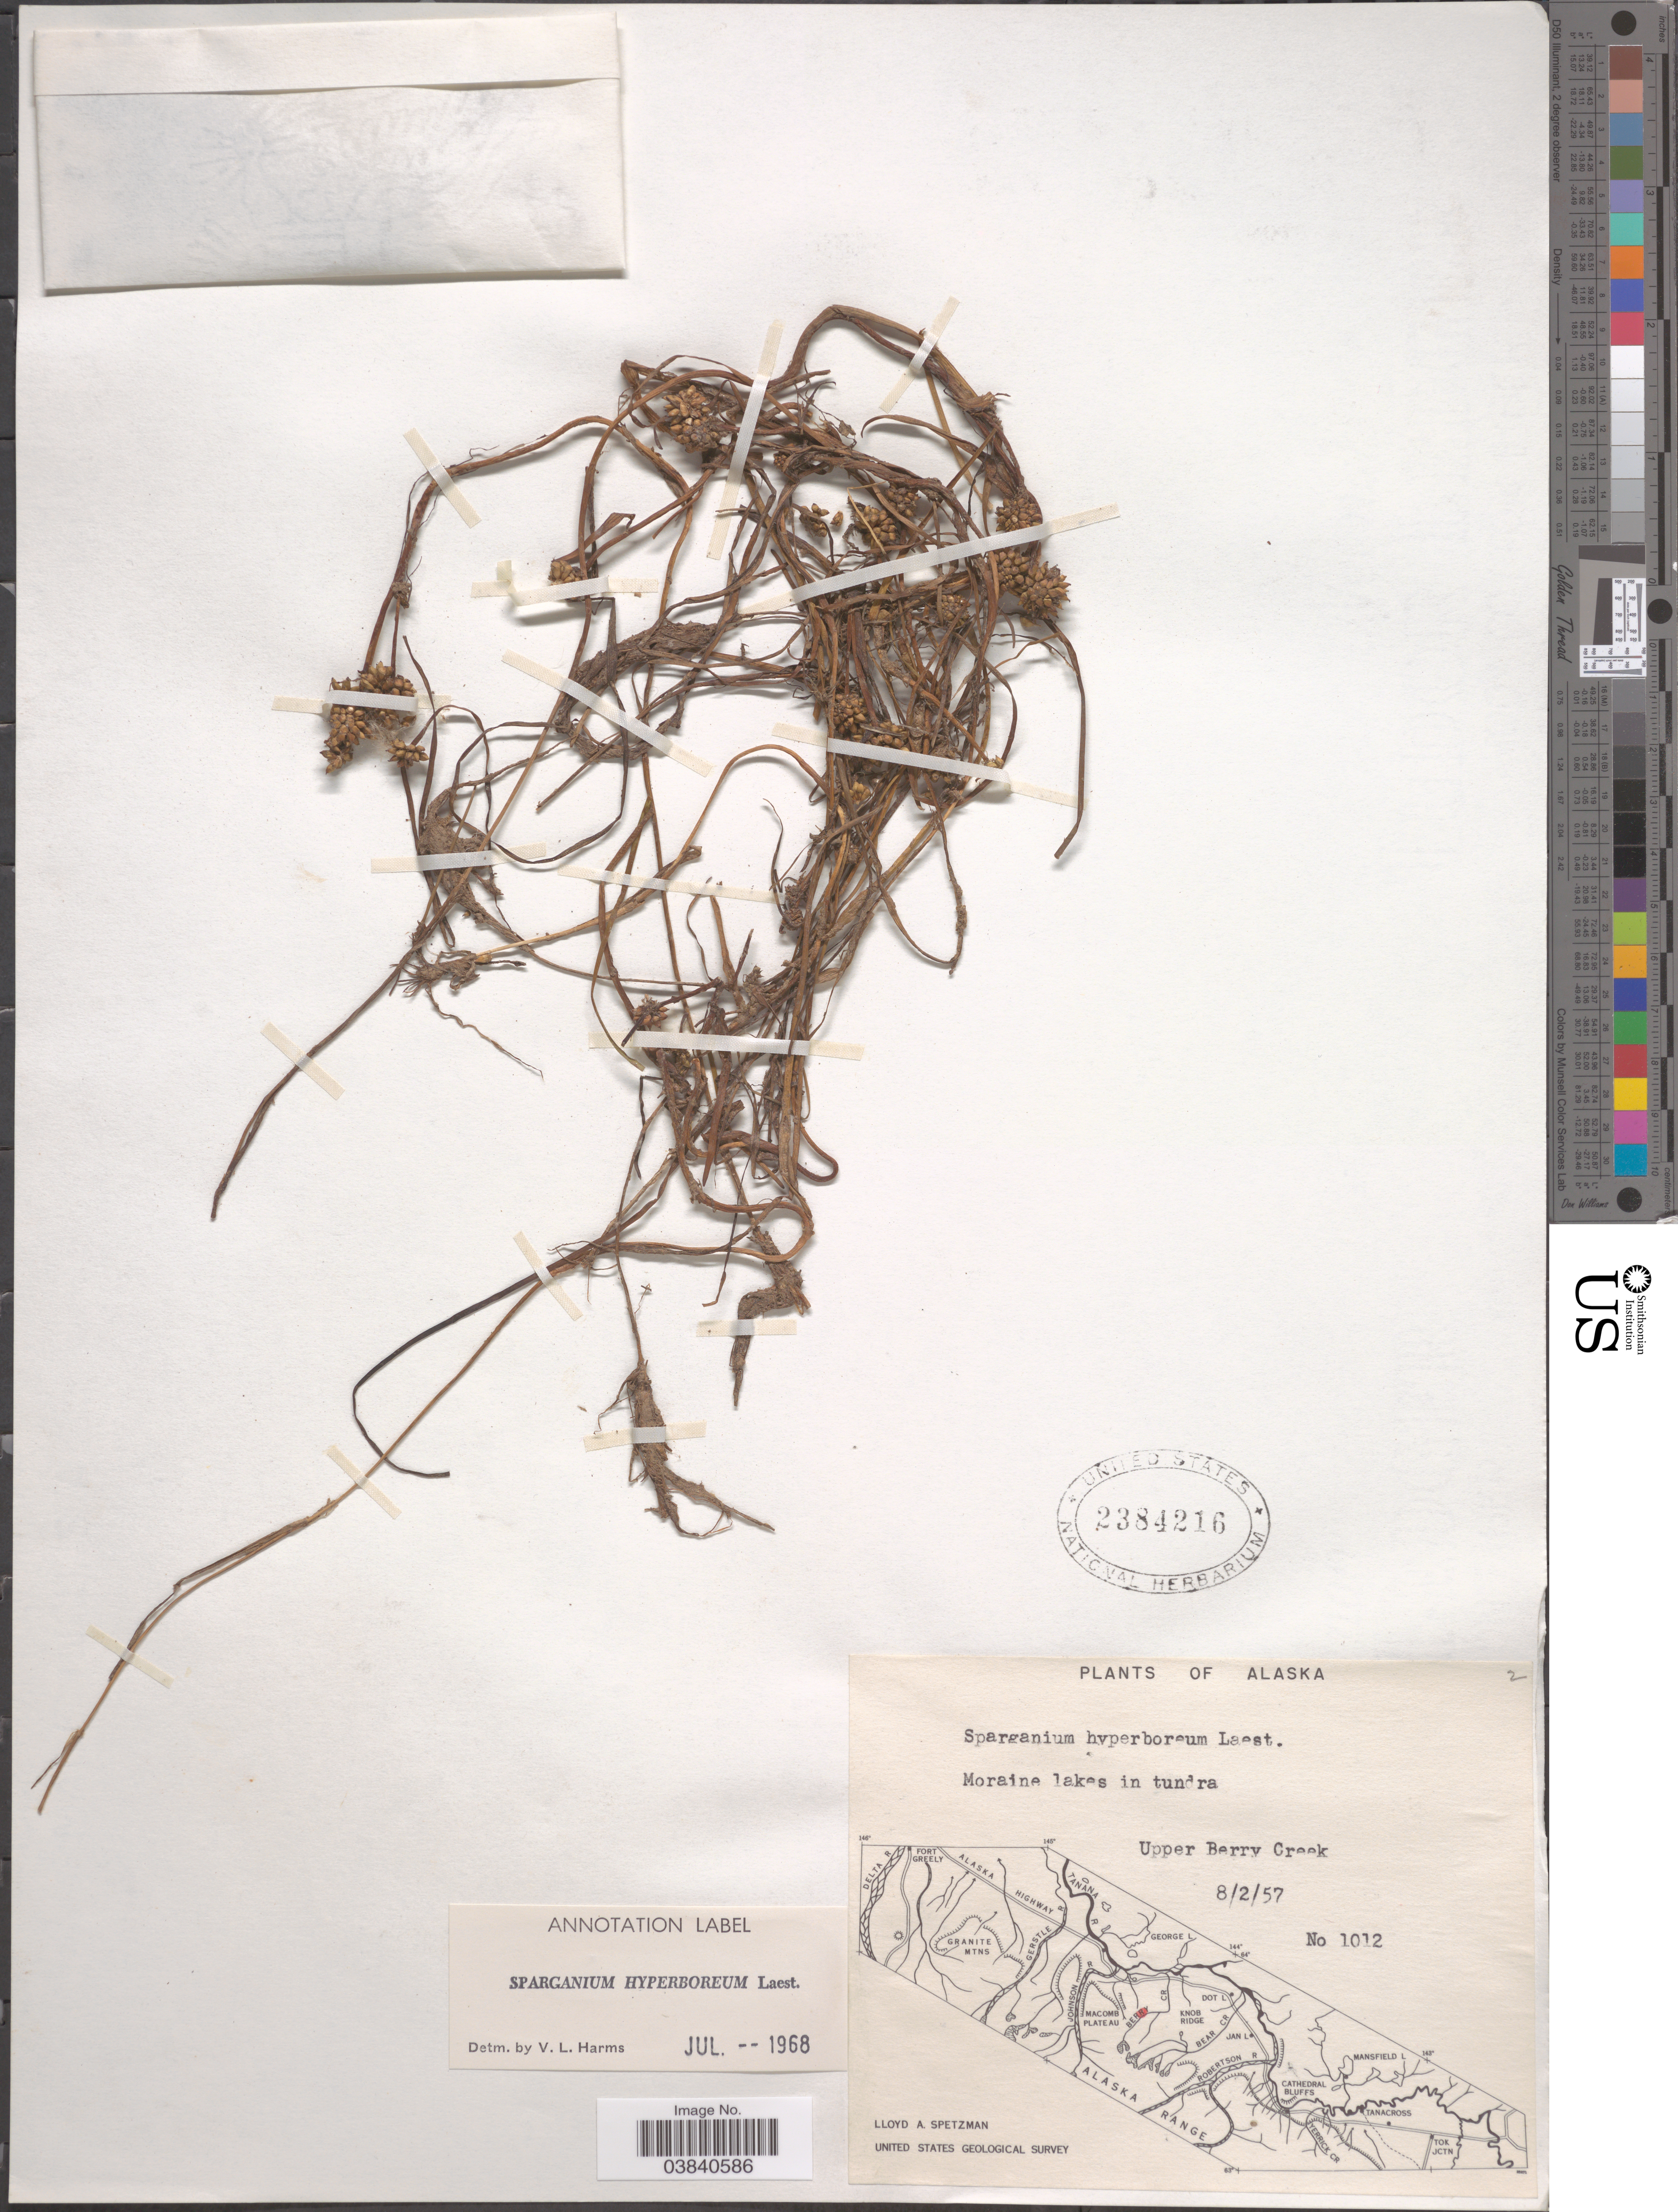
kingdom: Plantae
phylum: Tracheophyta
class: Liliopsida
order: Poales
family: Typhaceae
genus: Sparganium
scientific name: Sparganium hyperboreum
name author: Beurl. ex Laest.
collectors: L. Spetzman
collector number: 1012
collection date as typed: Transcribed d/m/y: 2/8/57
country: United States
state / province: Alaska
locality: Moraine lakes in tundra. Upper Berry Creek.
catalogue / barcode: US 2384216